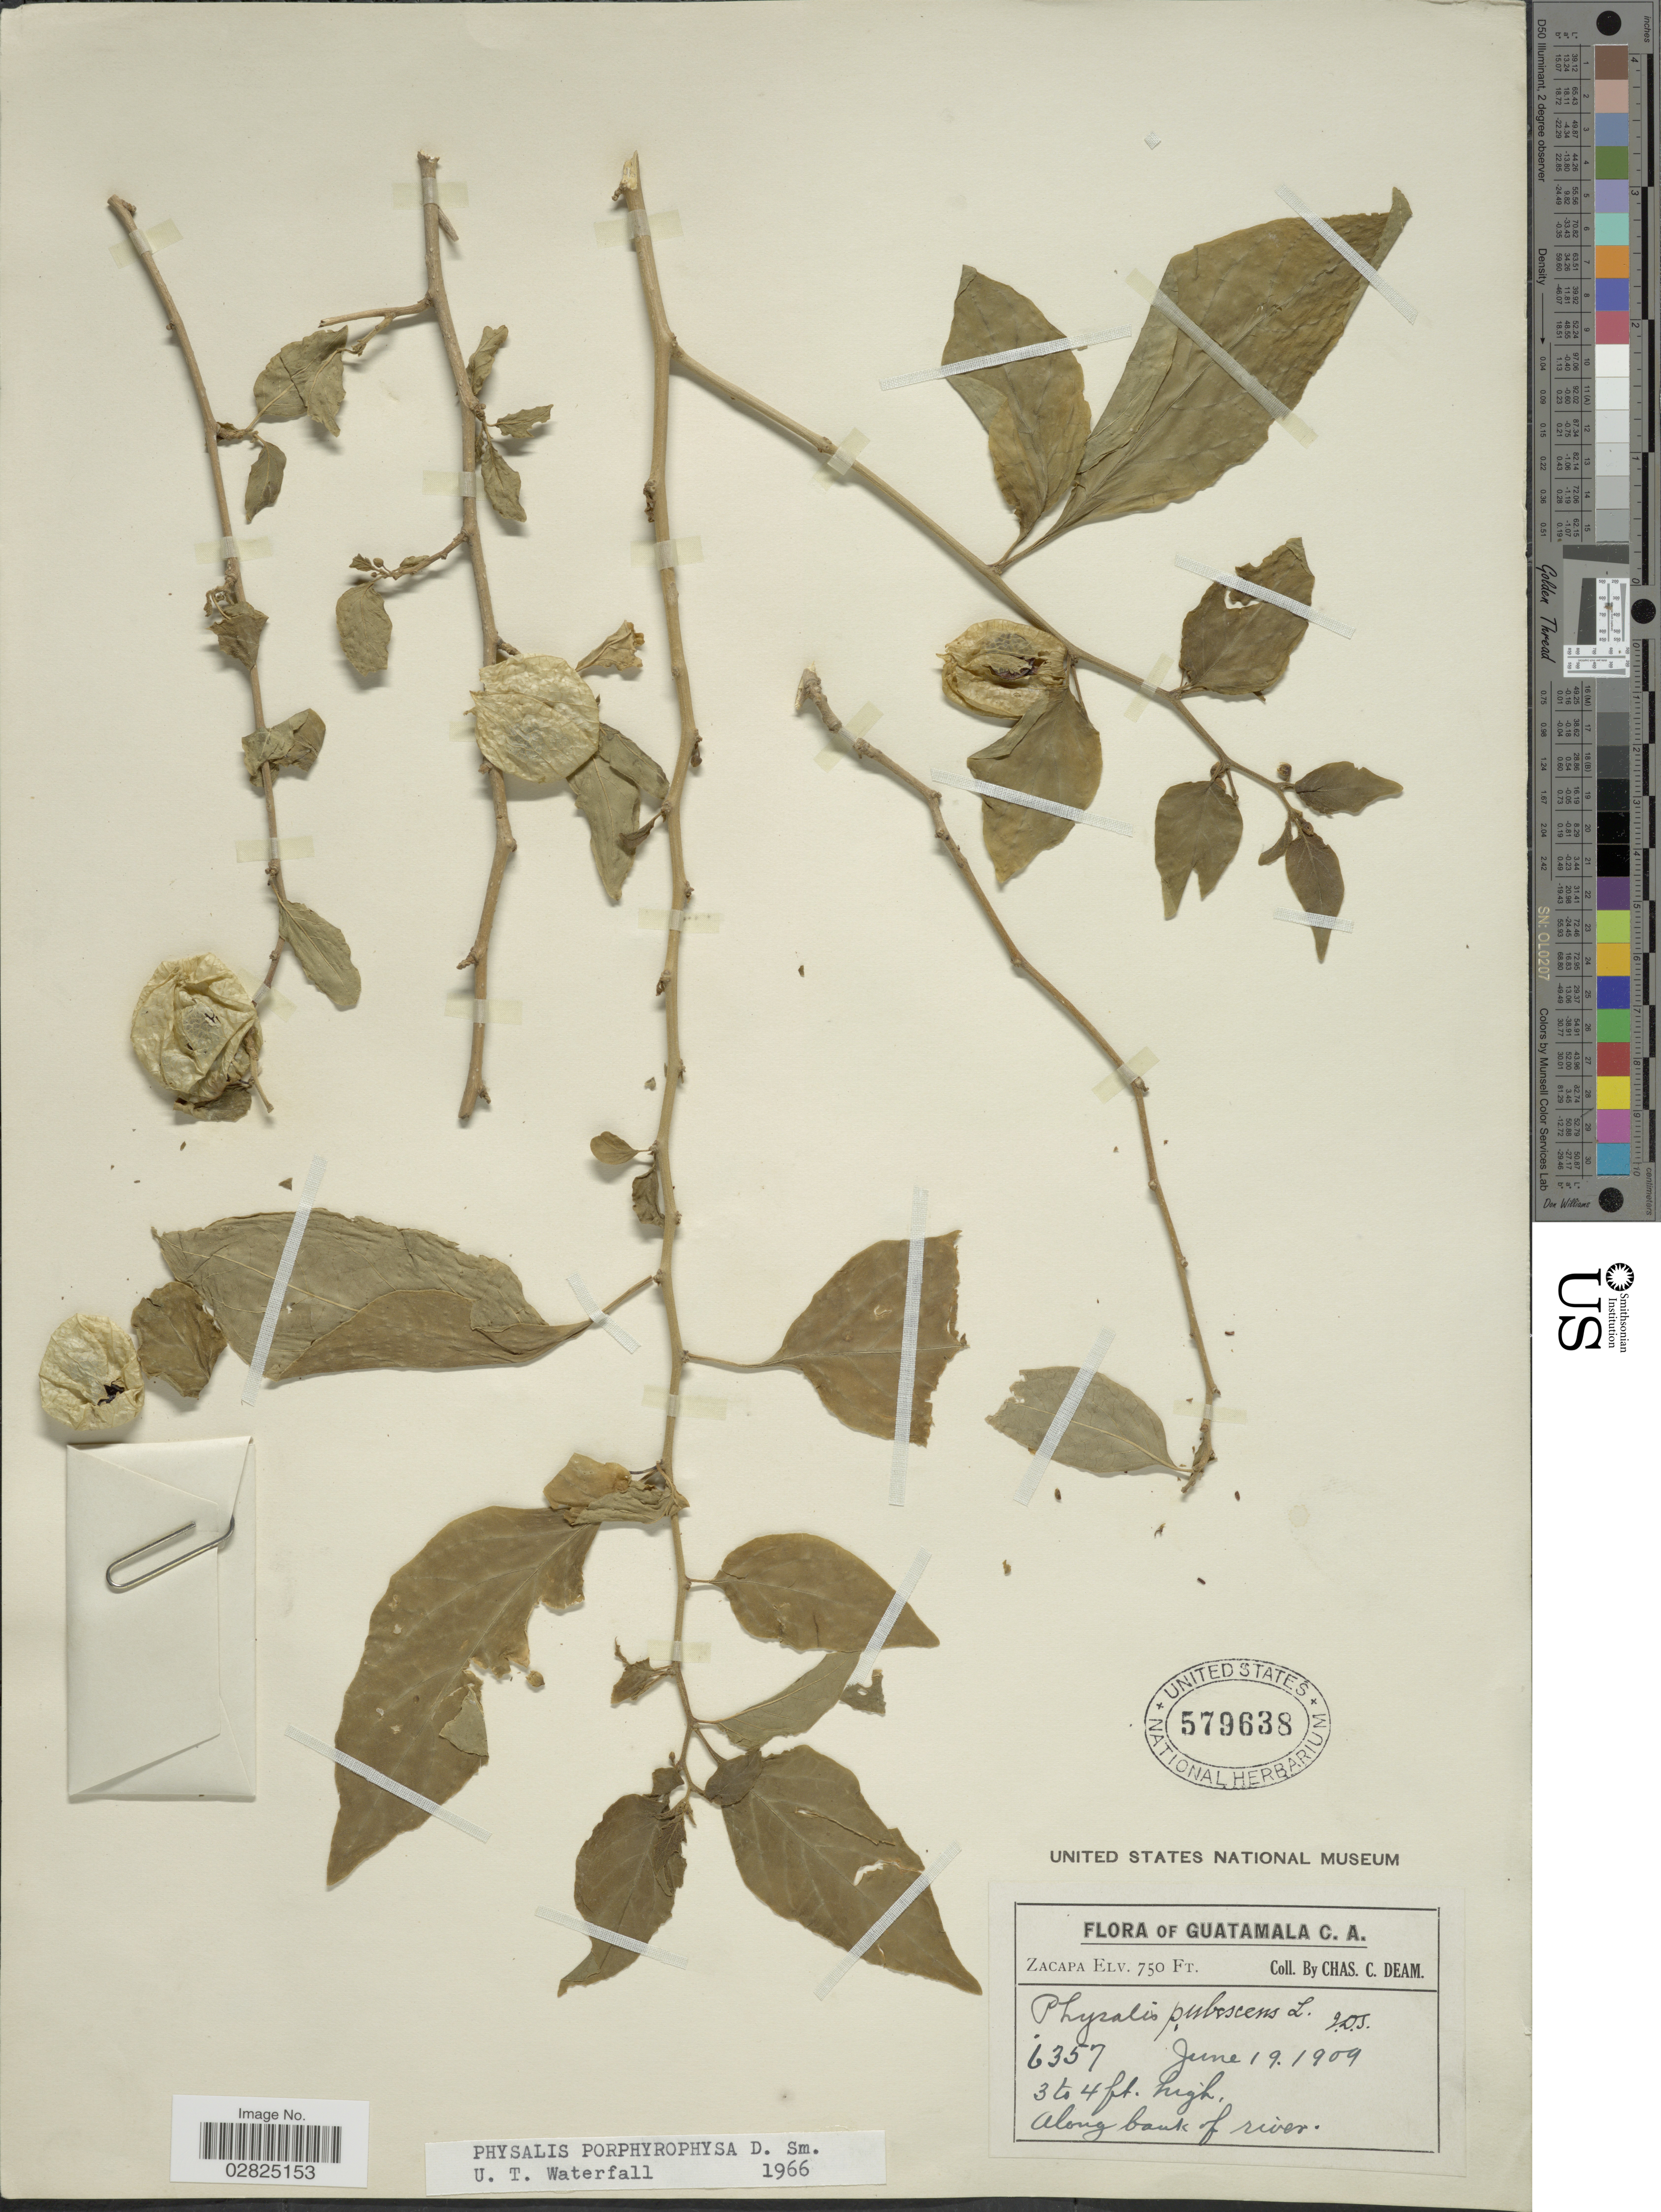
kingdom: Plantae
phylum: Tracheophyta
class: Magnoliopsida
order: Solanales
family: Solanaceae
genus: Physalis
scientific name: Physalis porphyrophysa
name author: Donn. Sm.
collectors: C. C. Deam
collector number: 6357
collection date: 1909-06-19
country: Guatemala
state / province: Zacapa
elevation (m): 229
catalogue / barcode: US 579638